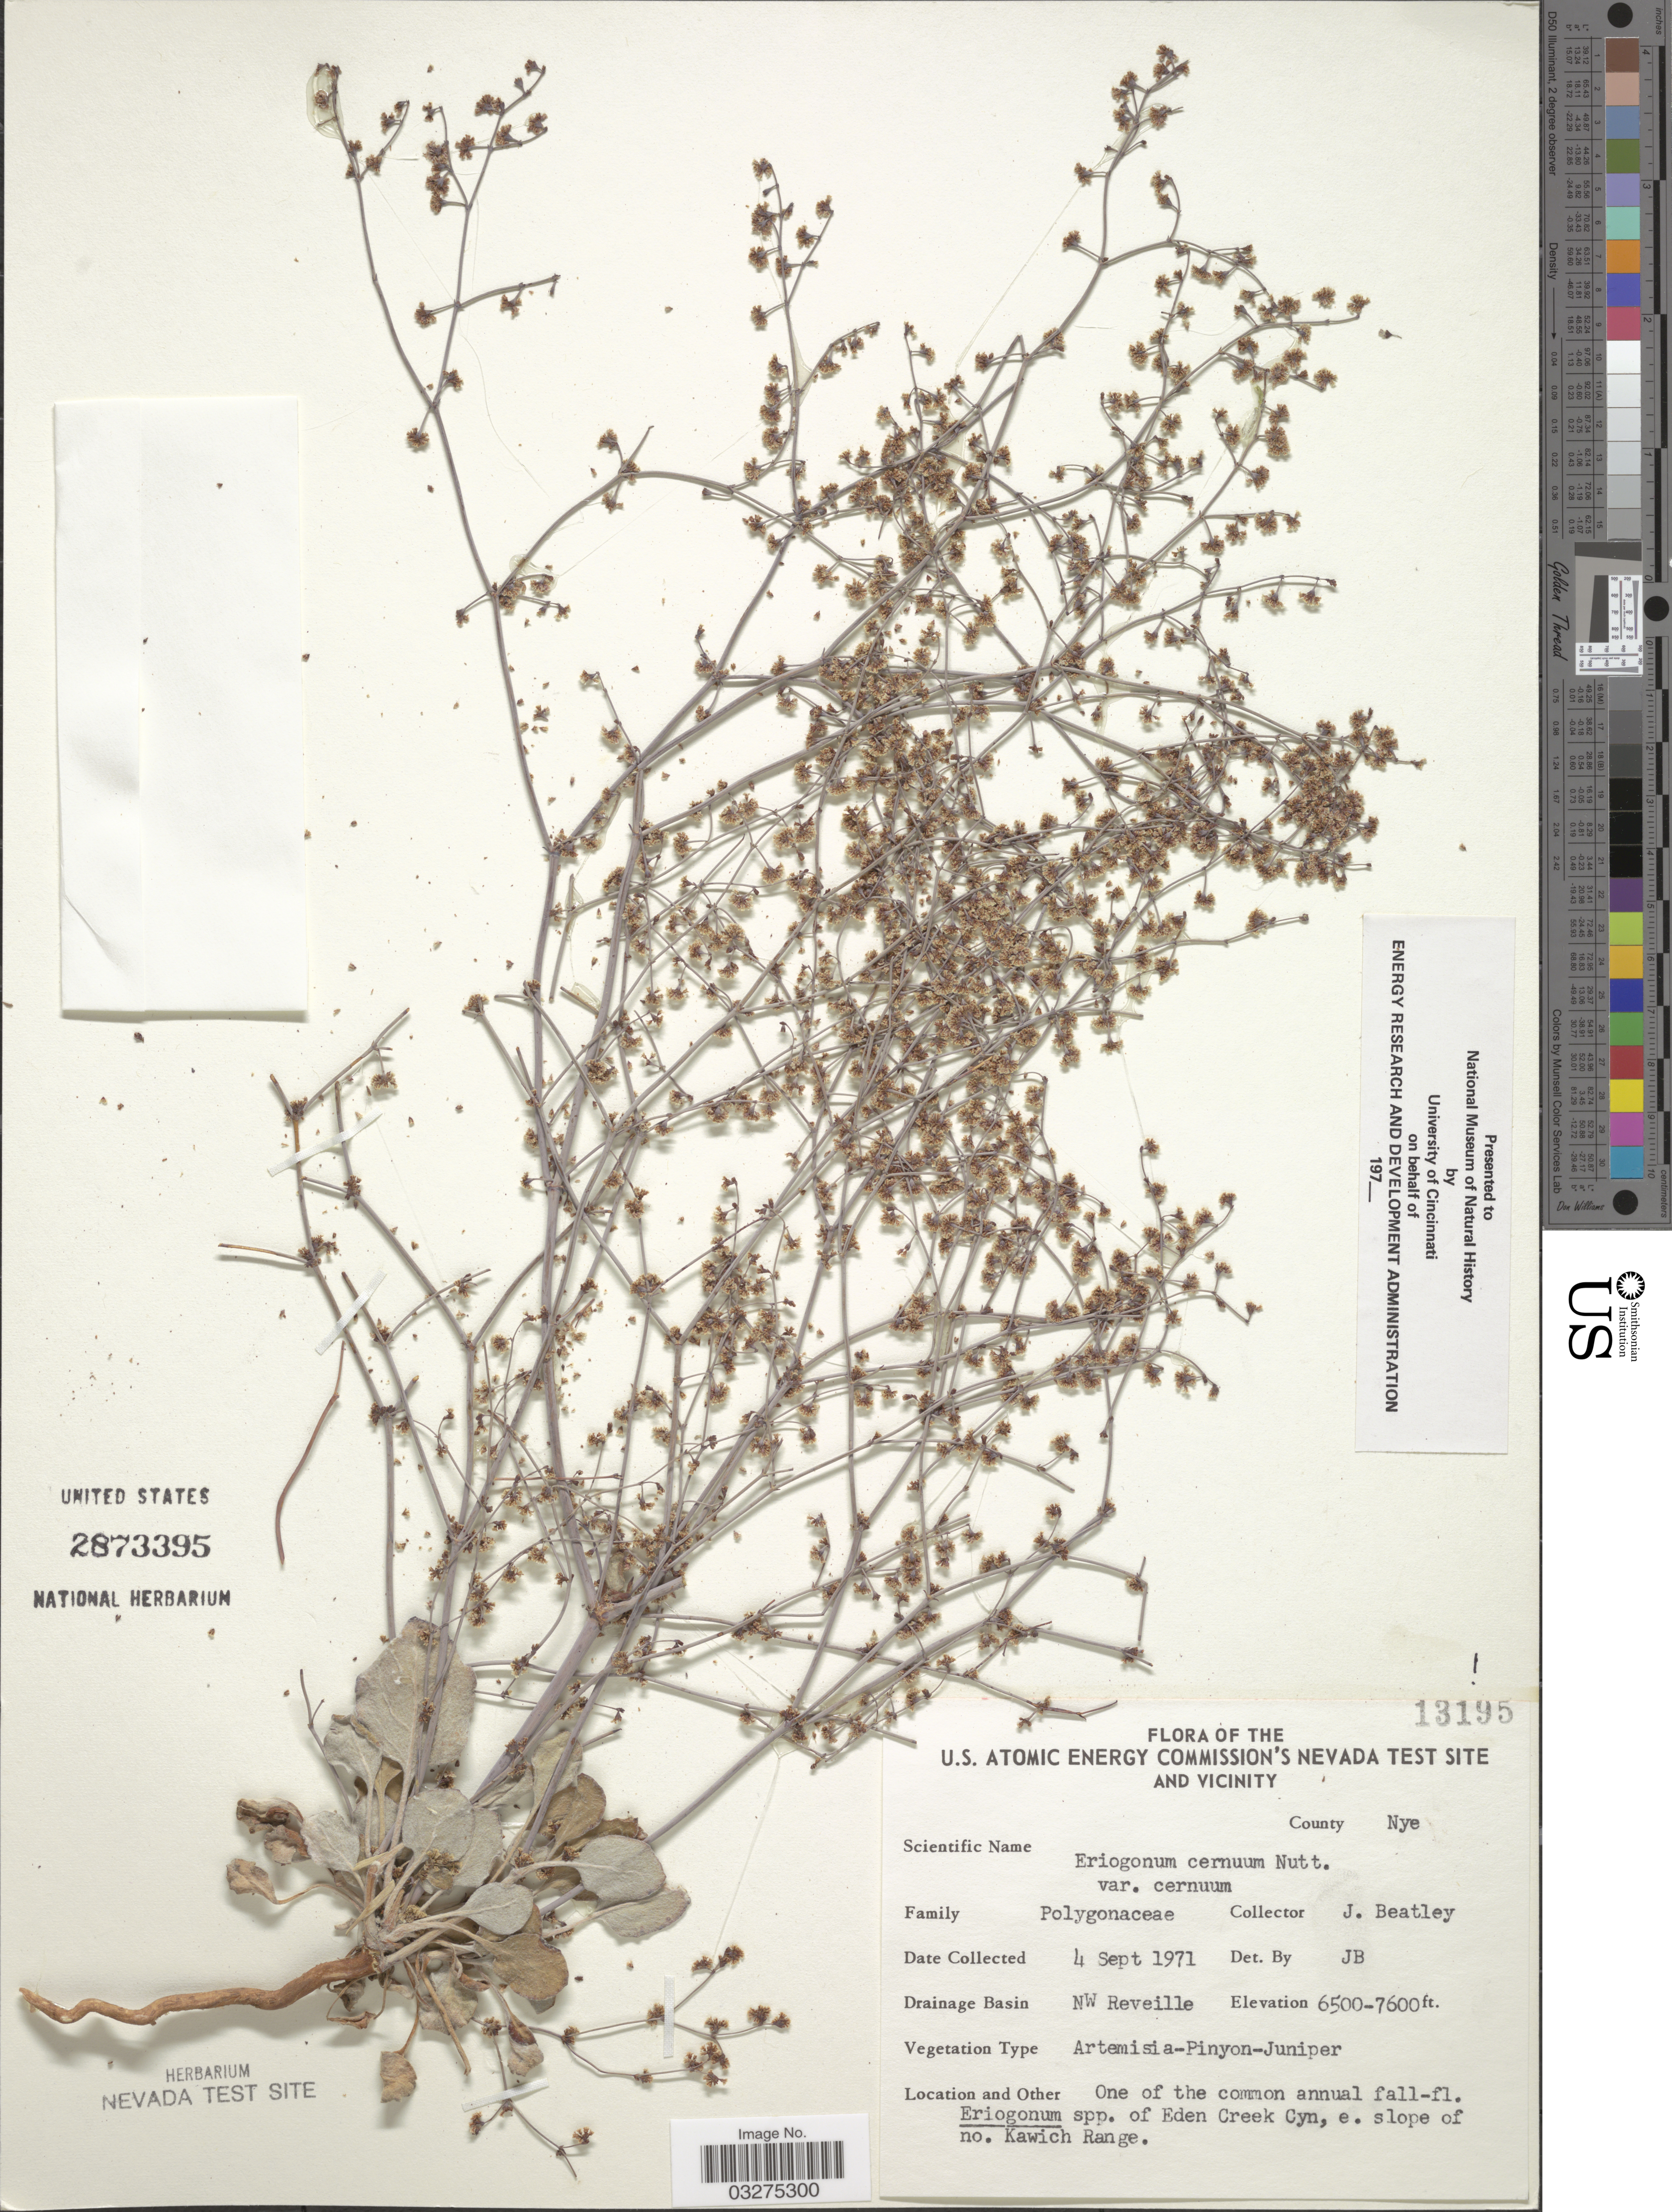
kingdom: Plantae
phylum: Tracheophyta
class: Magnoliopsida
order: Caryophyllales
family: Polygonaceae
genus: Eriogonum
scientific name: Eriogonum cernuum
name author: Nutt.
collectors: J. C. Beatley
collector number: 13195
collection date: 1971-09-04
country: United States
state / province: Nevada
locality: U.S. Atomic Energy Commission's Nevada Test Site and Vicinity. County Nye. Drainage Basin NW Reveille. Eden Creek Cyn, e. slope of no. Kawich Range.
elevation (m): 1981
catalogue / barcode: US 2873395